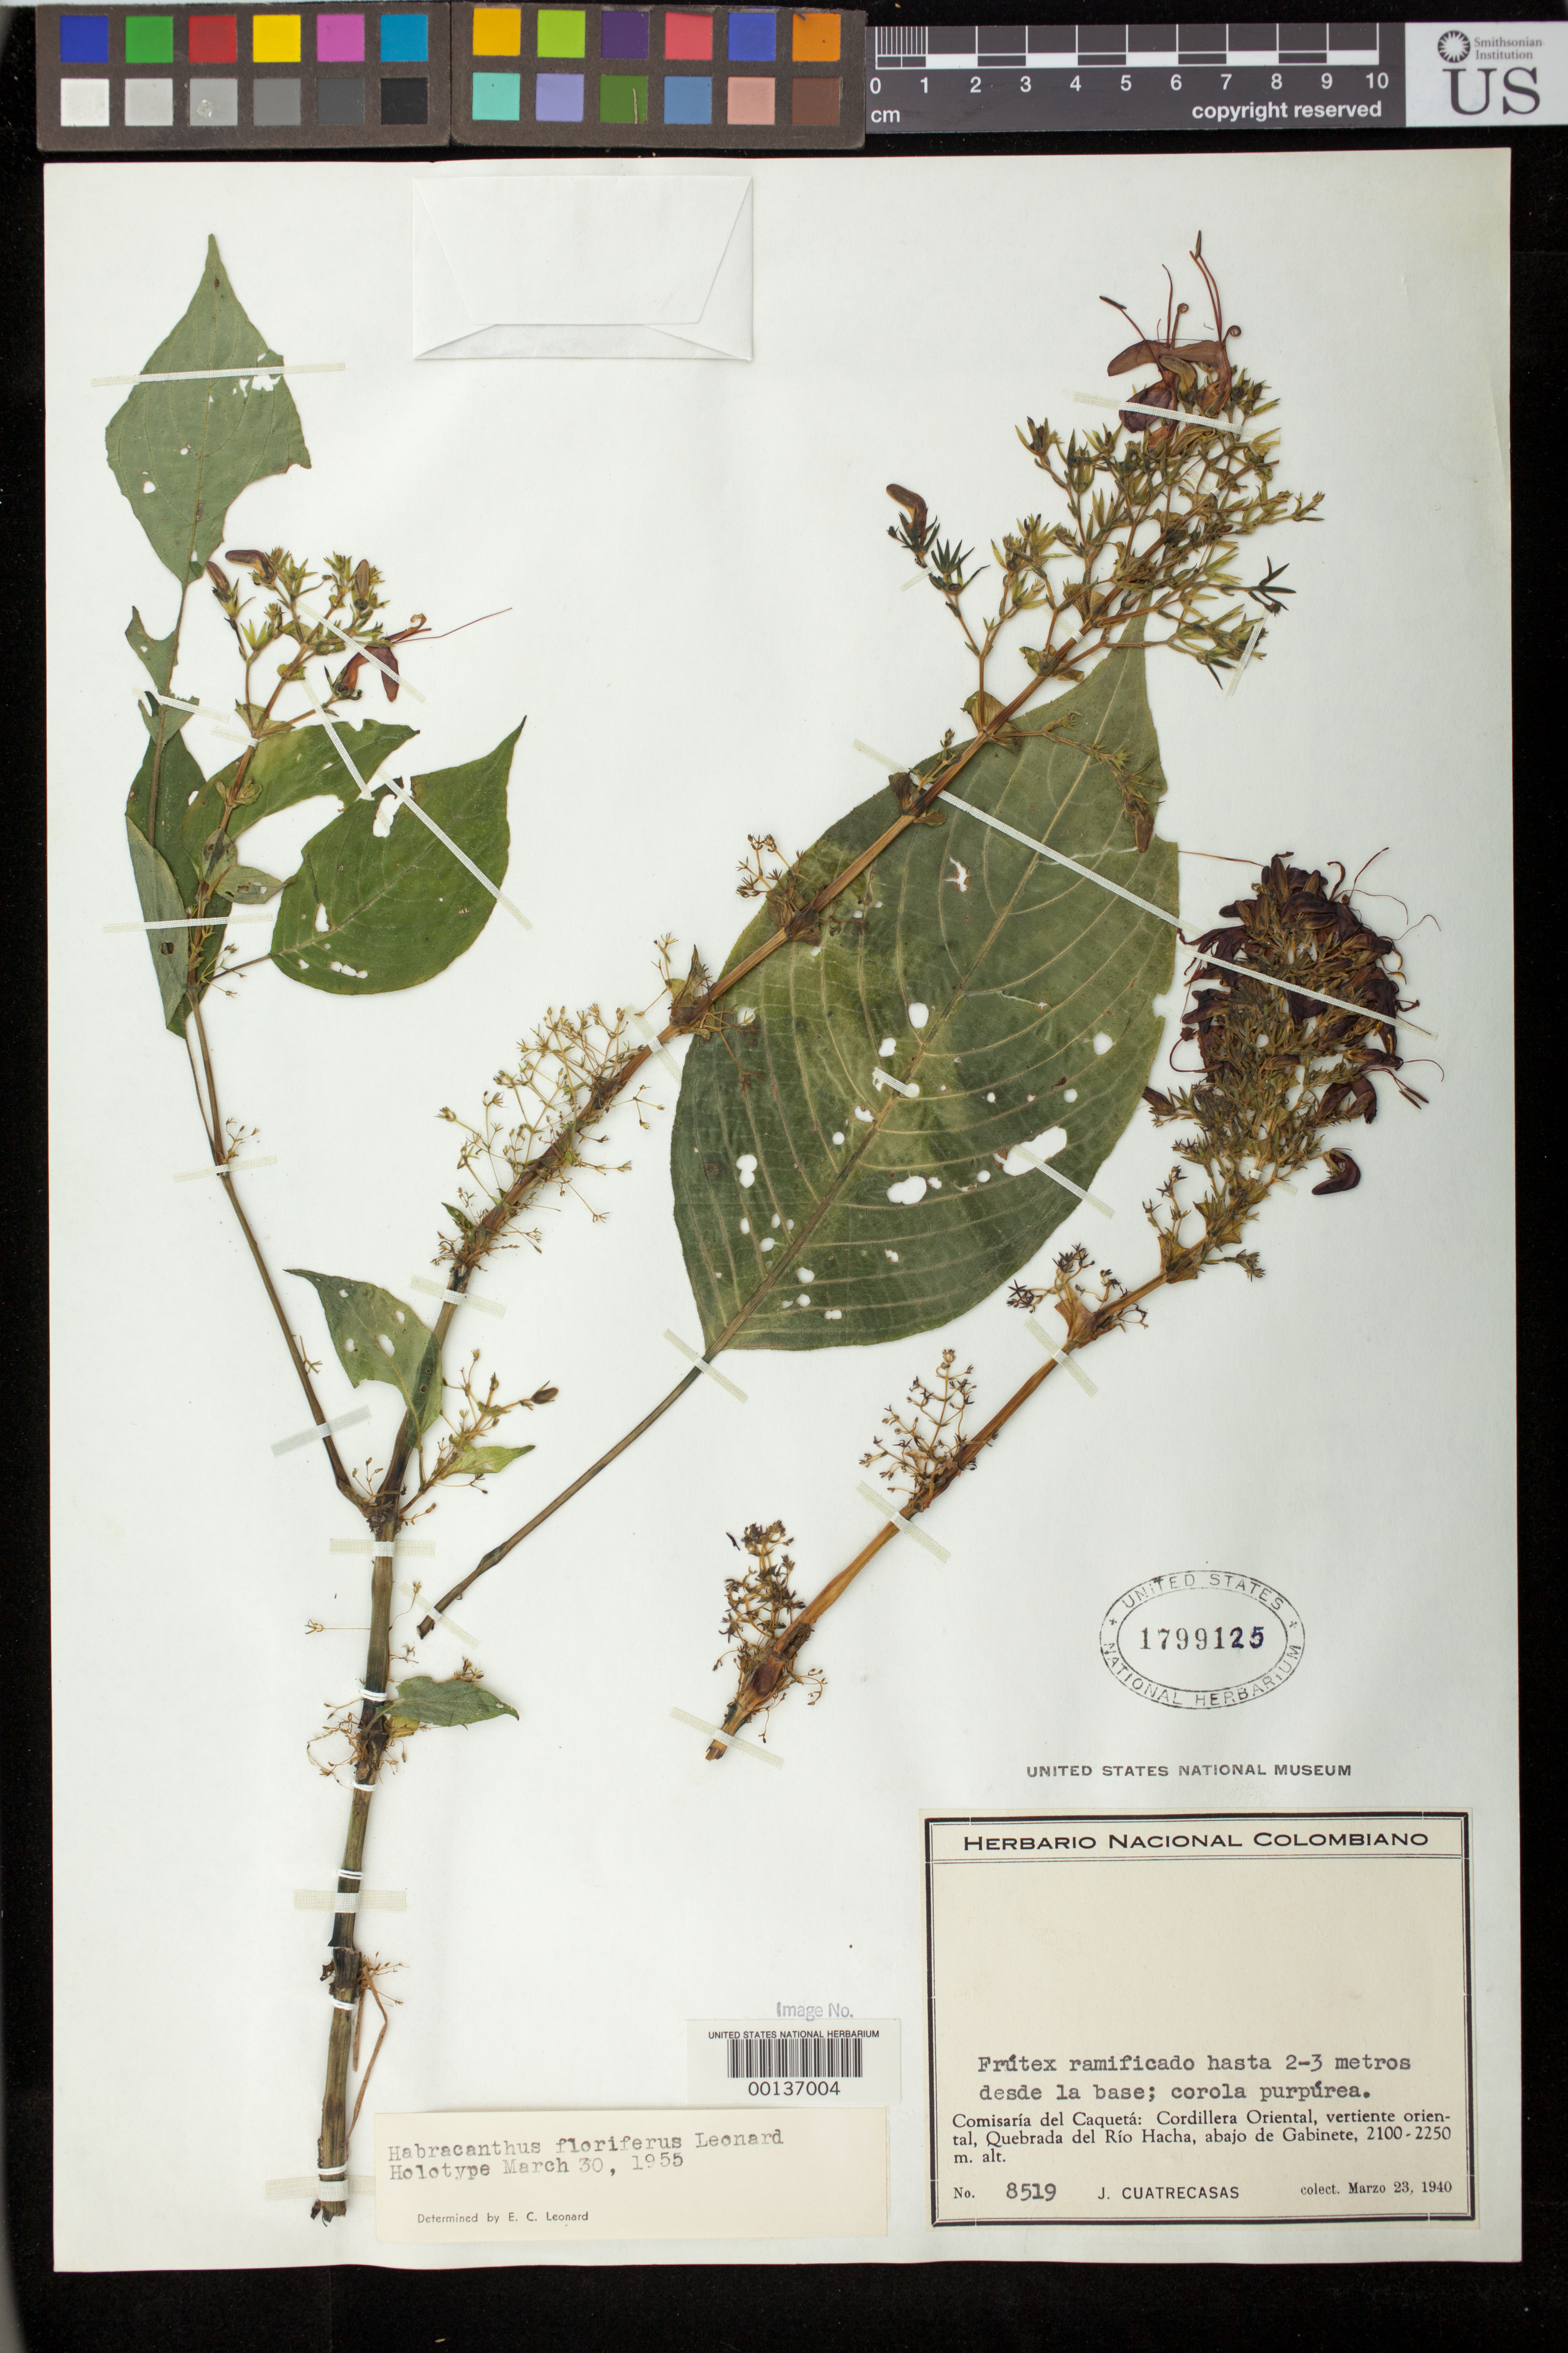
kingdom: Plantae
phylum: Tracheophyta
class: Magnoliopsida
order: Lamiales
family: Acanthaceae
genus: Habracanthus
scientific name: Habracanthus floriferus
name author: Leonard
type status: Holotype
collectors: J. Cuatrecasas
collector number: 8519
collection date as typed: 23 Mar 1940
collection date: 1940-03-23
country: Colombia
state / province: Caquetá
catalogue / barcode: US 1799125